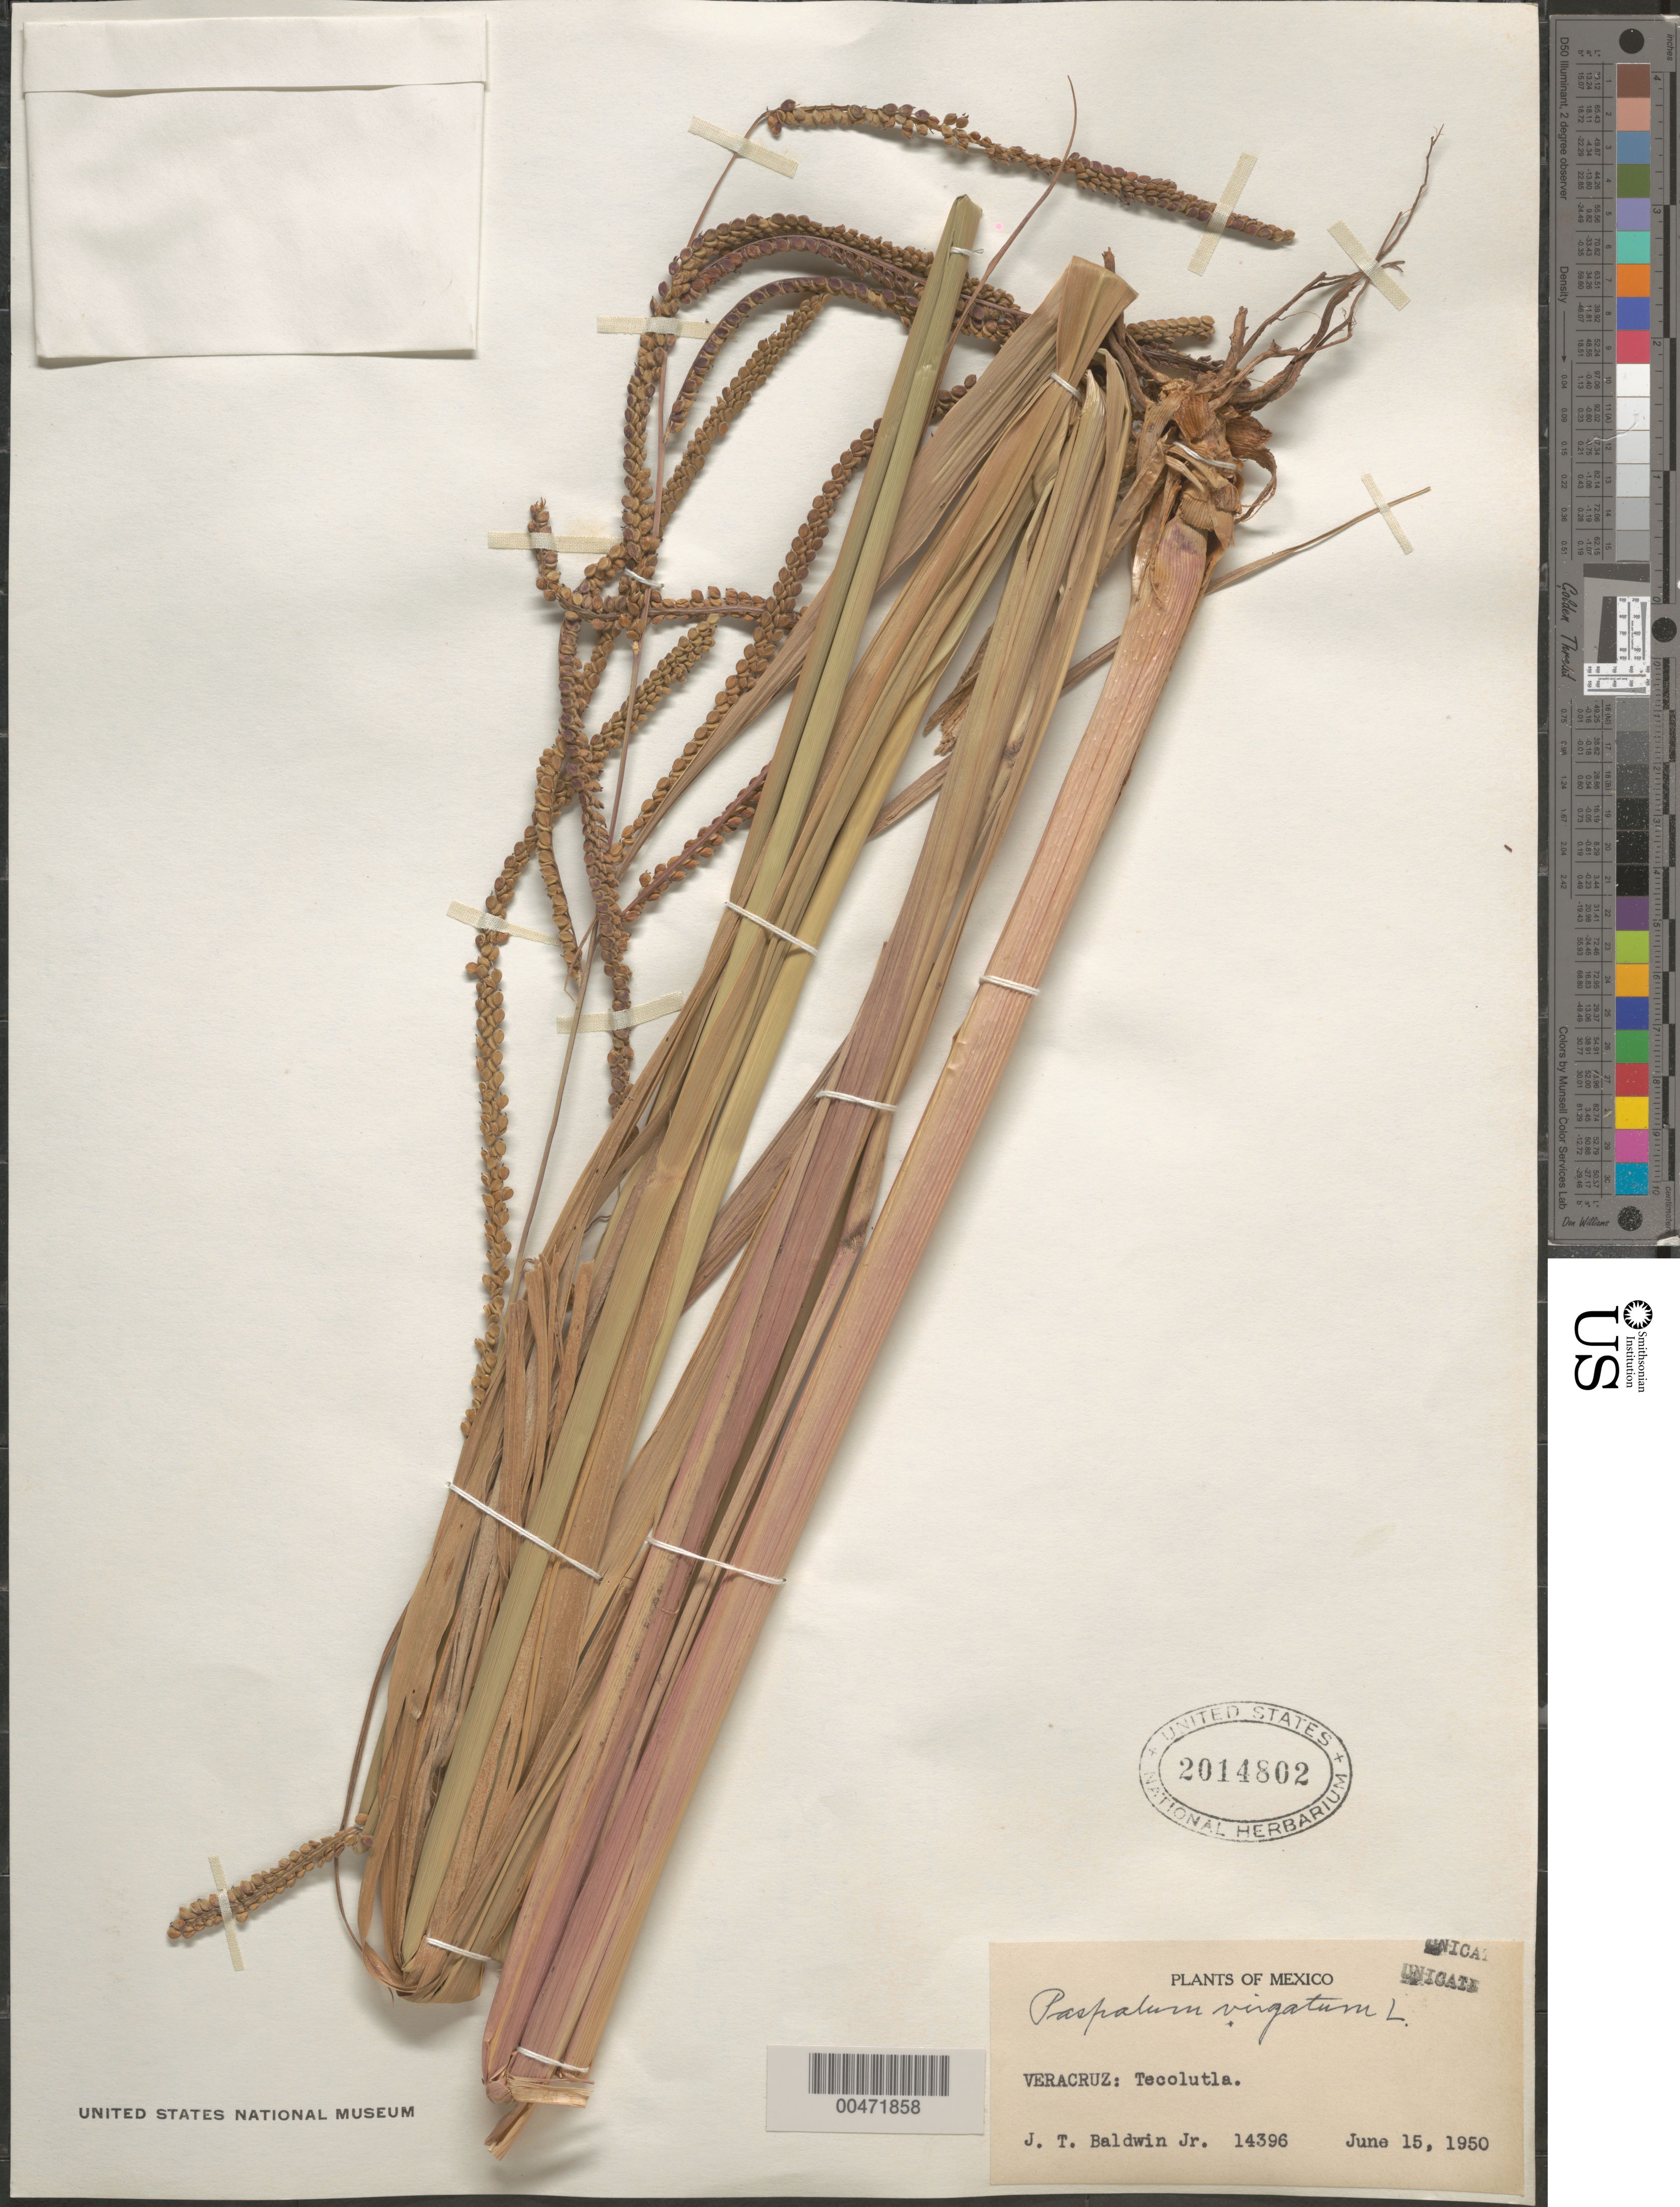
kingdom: Plantae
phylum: Tracheophyta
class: Liliopsida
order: Poales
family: Poaceae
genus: Paspalum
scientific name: Paspalum virgatum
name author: L.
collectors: J. T. Baldwin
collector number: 14396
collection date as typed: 15 Jun 1950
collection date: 1950-06-15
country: Mexico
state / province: Veracruz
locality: Tecolutla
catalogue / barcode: US 2014802